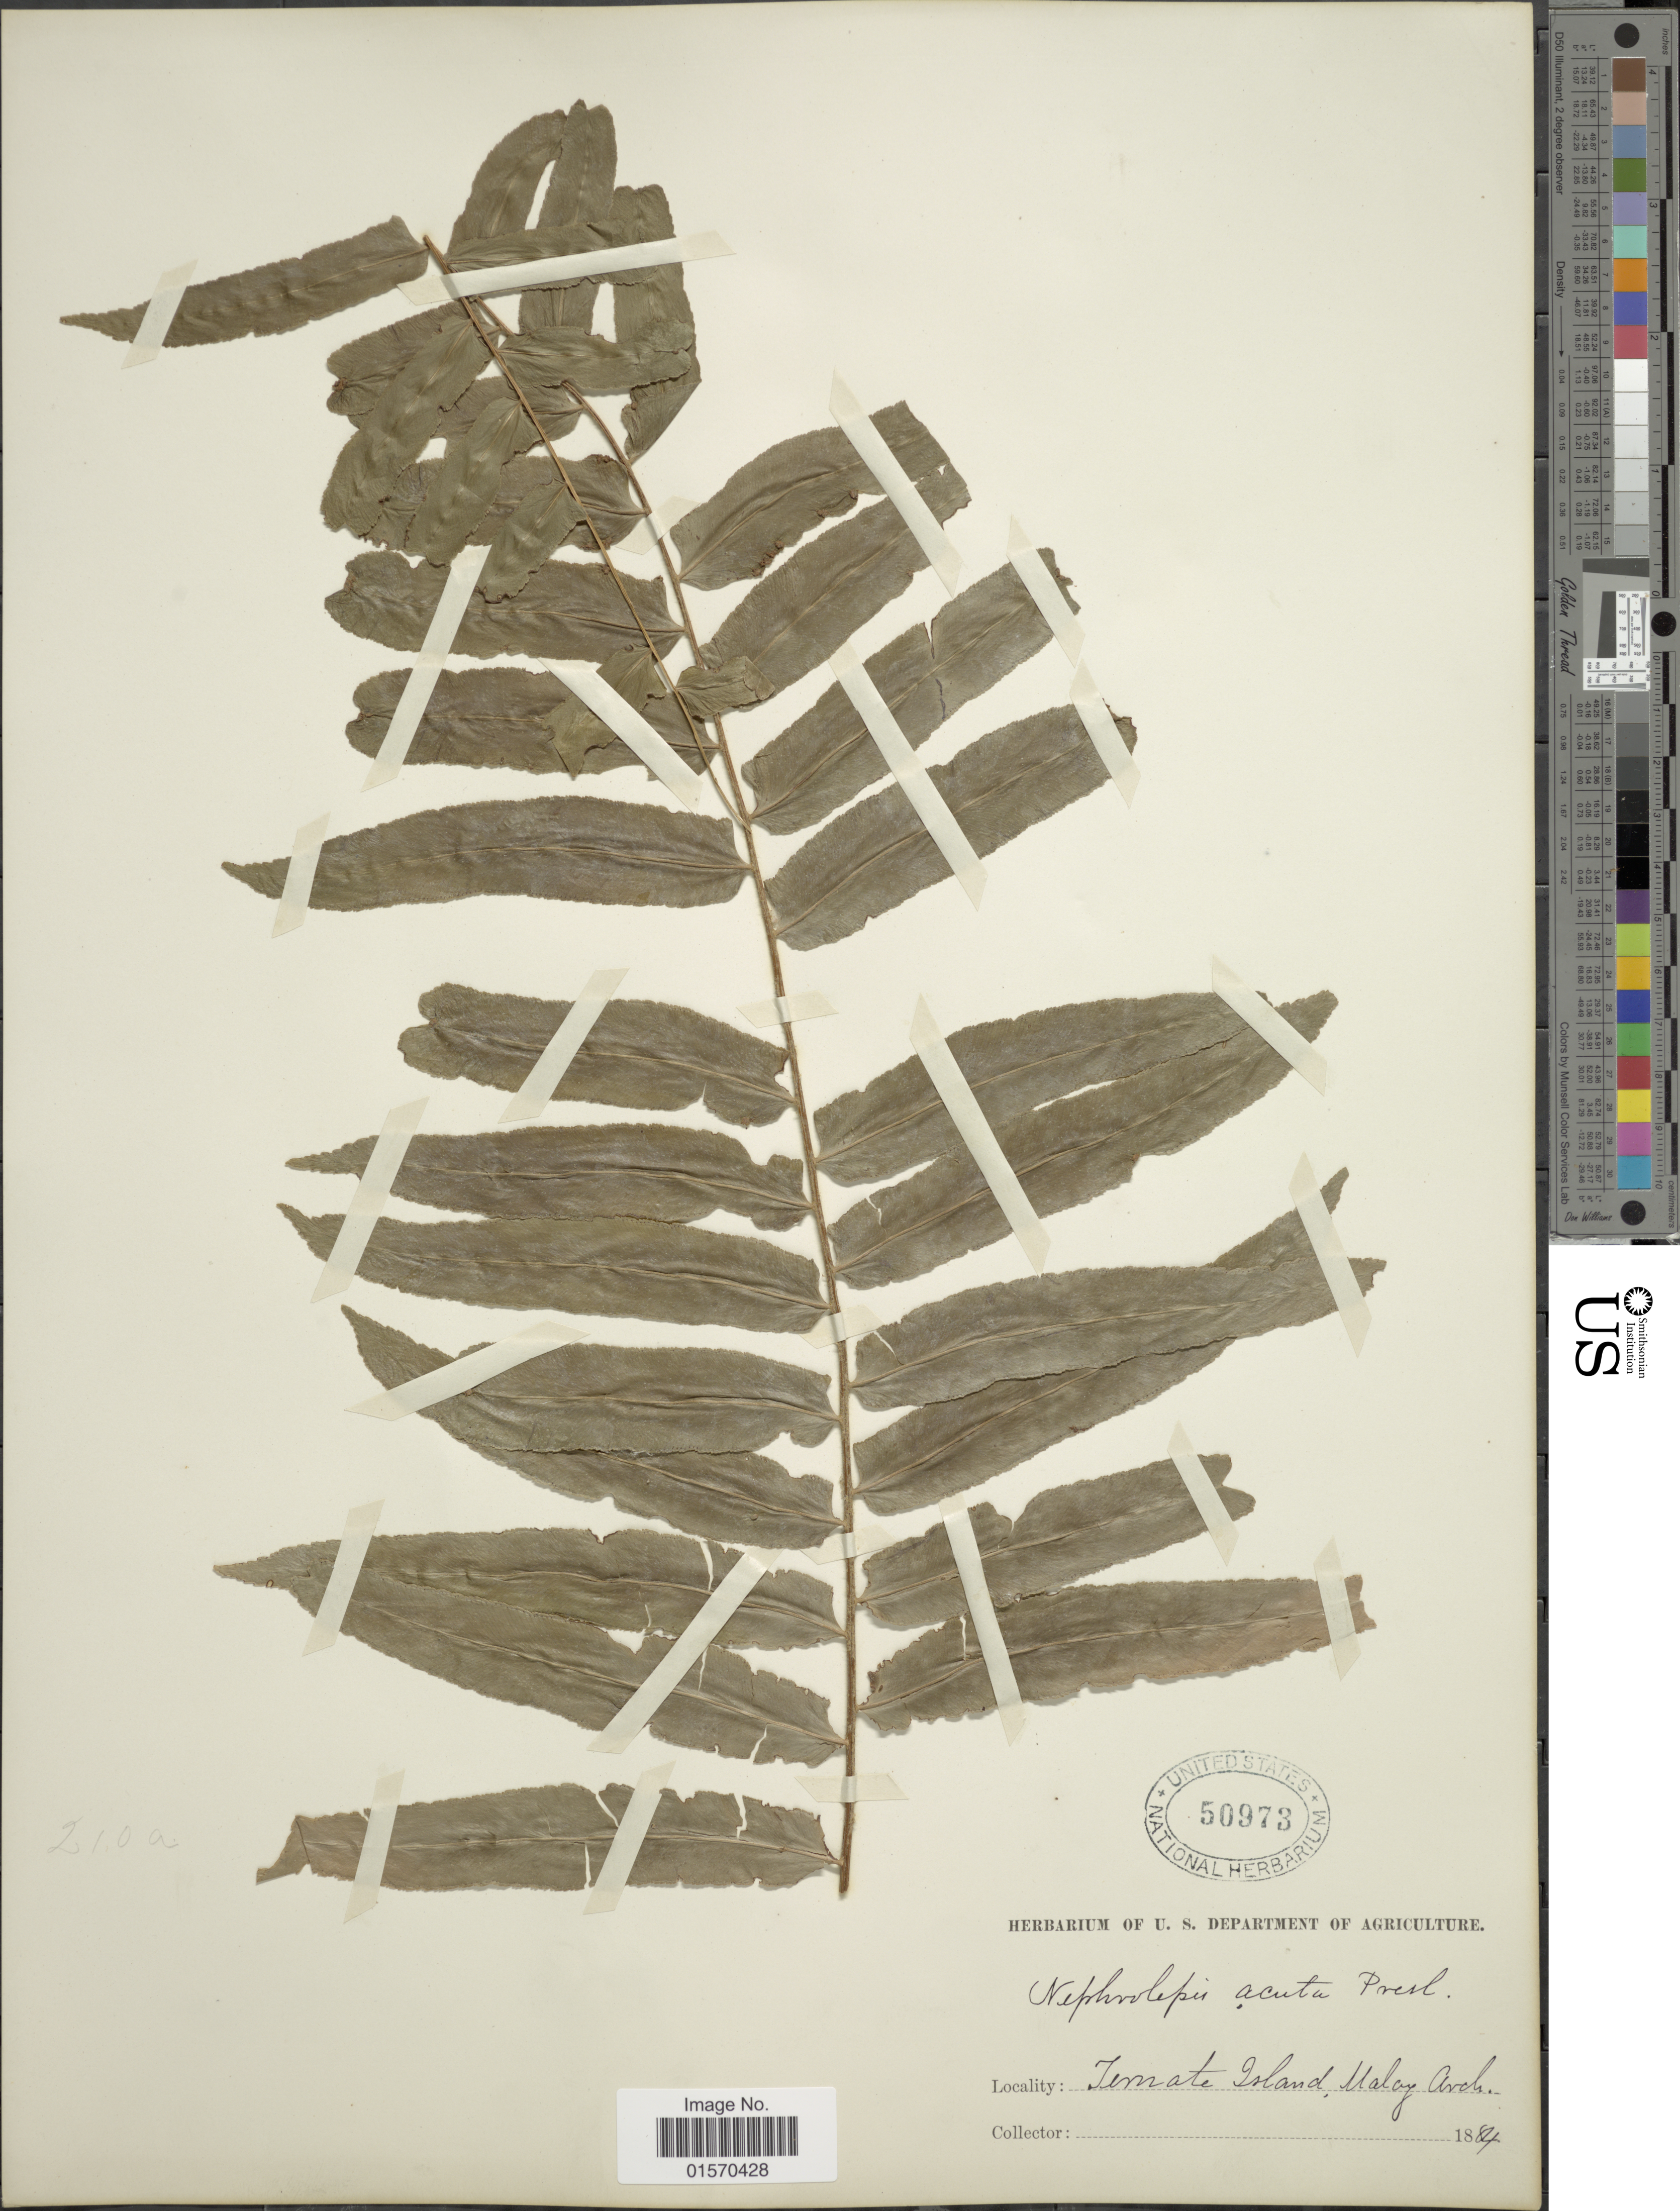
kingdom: Plantae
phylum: Tracheophyta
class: Polypodiopsida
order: Polypodiales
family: Nephrolepidaceae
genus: Nephrolepis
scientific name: Nephrolepis biserrata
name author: (Sw.) Schott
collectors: U.S. Department of Agriculture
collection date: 1884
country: Malaysia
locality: Iernate Island, Malay Arch. [interpreted]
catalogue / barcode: US 50973